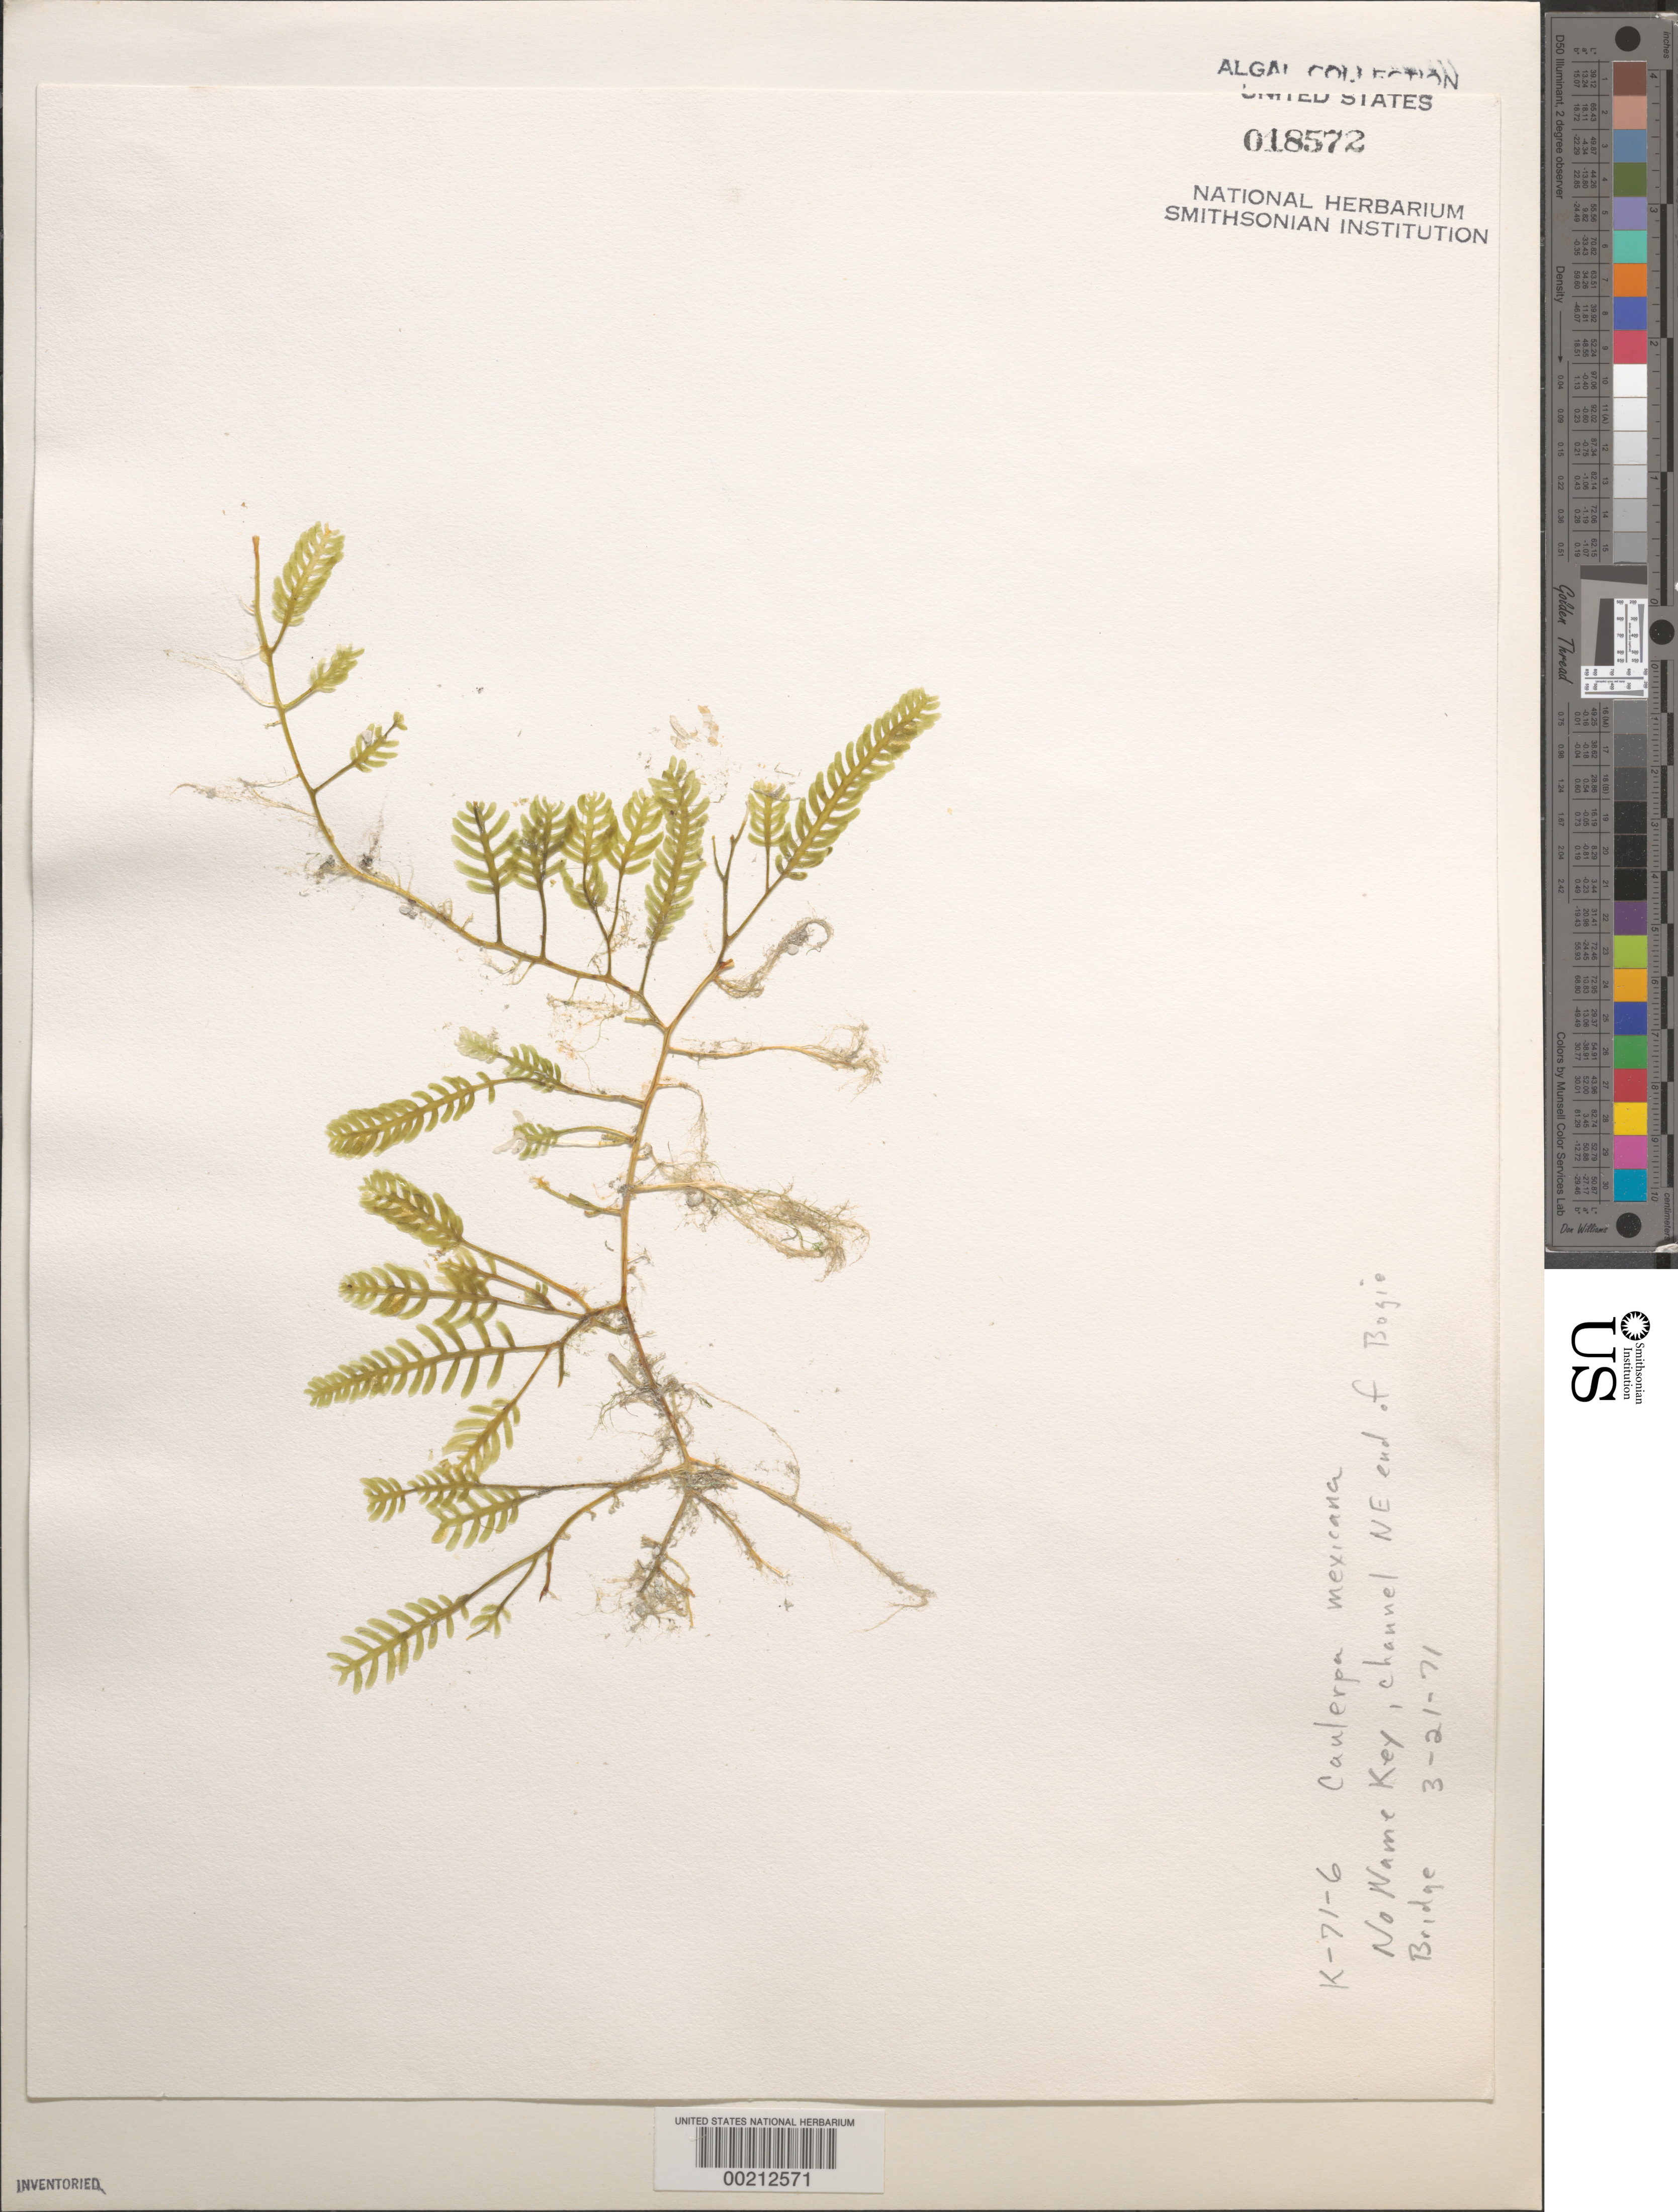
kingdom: Plantae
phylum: Chlorophyta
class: Ulvophyceae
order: Bryopsidales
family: Caulerpaceae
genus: Caulerpa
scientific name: Caulerpa mexicana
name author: Sond. ex Kütz.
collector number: K-71-6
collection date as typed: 21 Mar 1971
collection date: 1971-03-21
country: United States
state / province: Florida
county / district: Monroe County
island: No Name Key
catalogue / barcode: US 18572